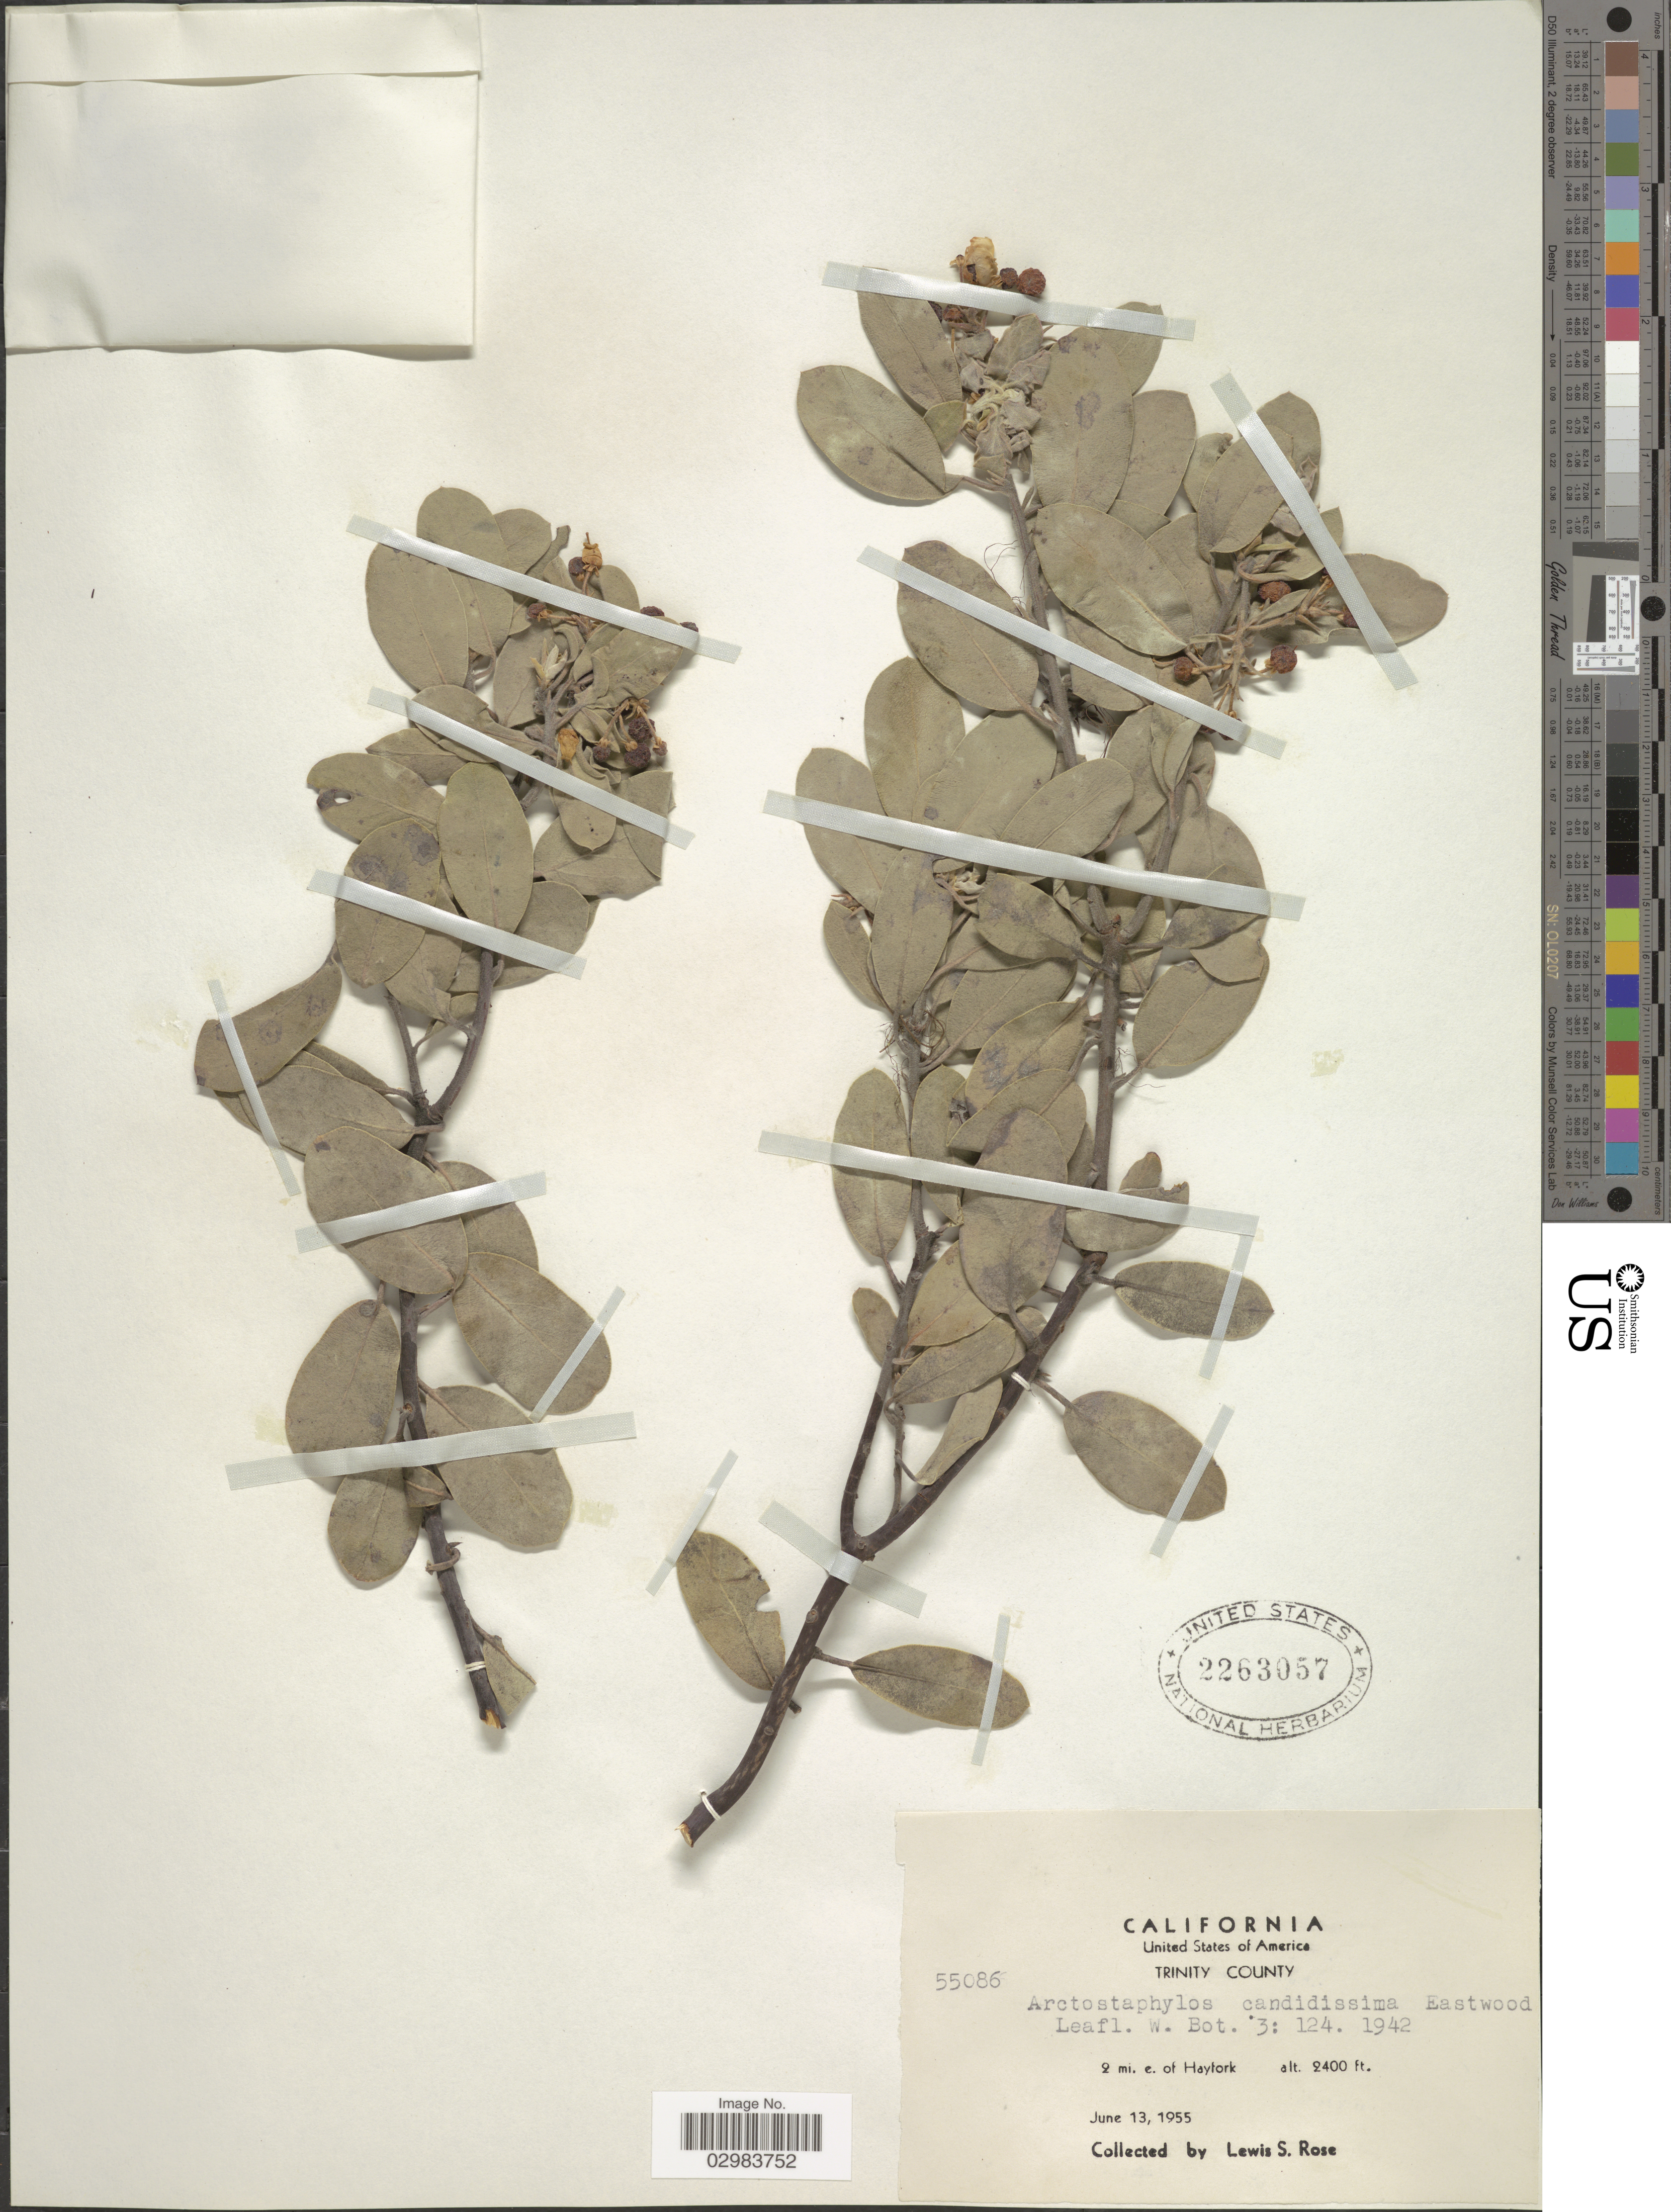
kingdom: Plantae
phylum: Tracheophyta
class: Magnoliopsida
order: Ericales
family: Ericaceae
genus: Arctostaphylos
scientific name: Arctostaphylos candidissima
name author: Eastw.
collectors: L. S. Rose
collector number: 55086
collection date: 1955-06-13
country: United States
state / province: California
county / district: Trinity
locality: Trinity County. 2 mi. e. of Haytork.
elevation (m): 732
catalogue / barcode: US 2263057